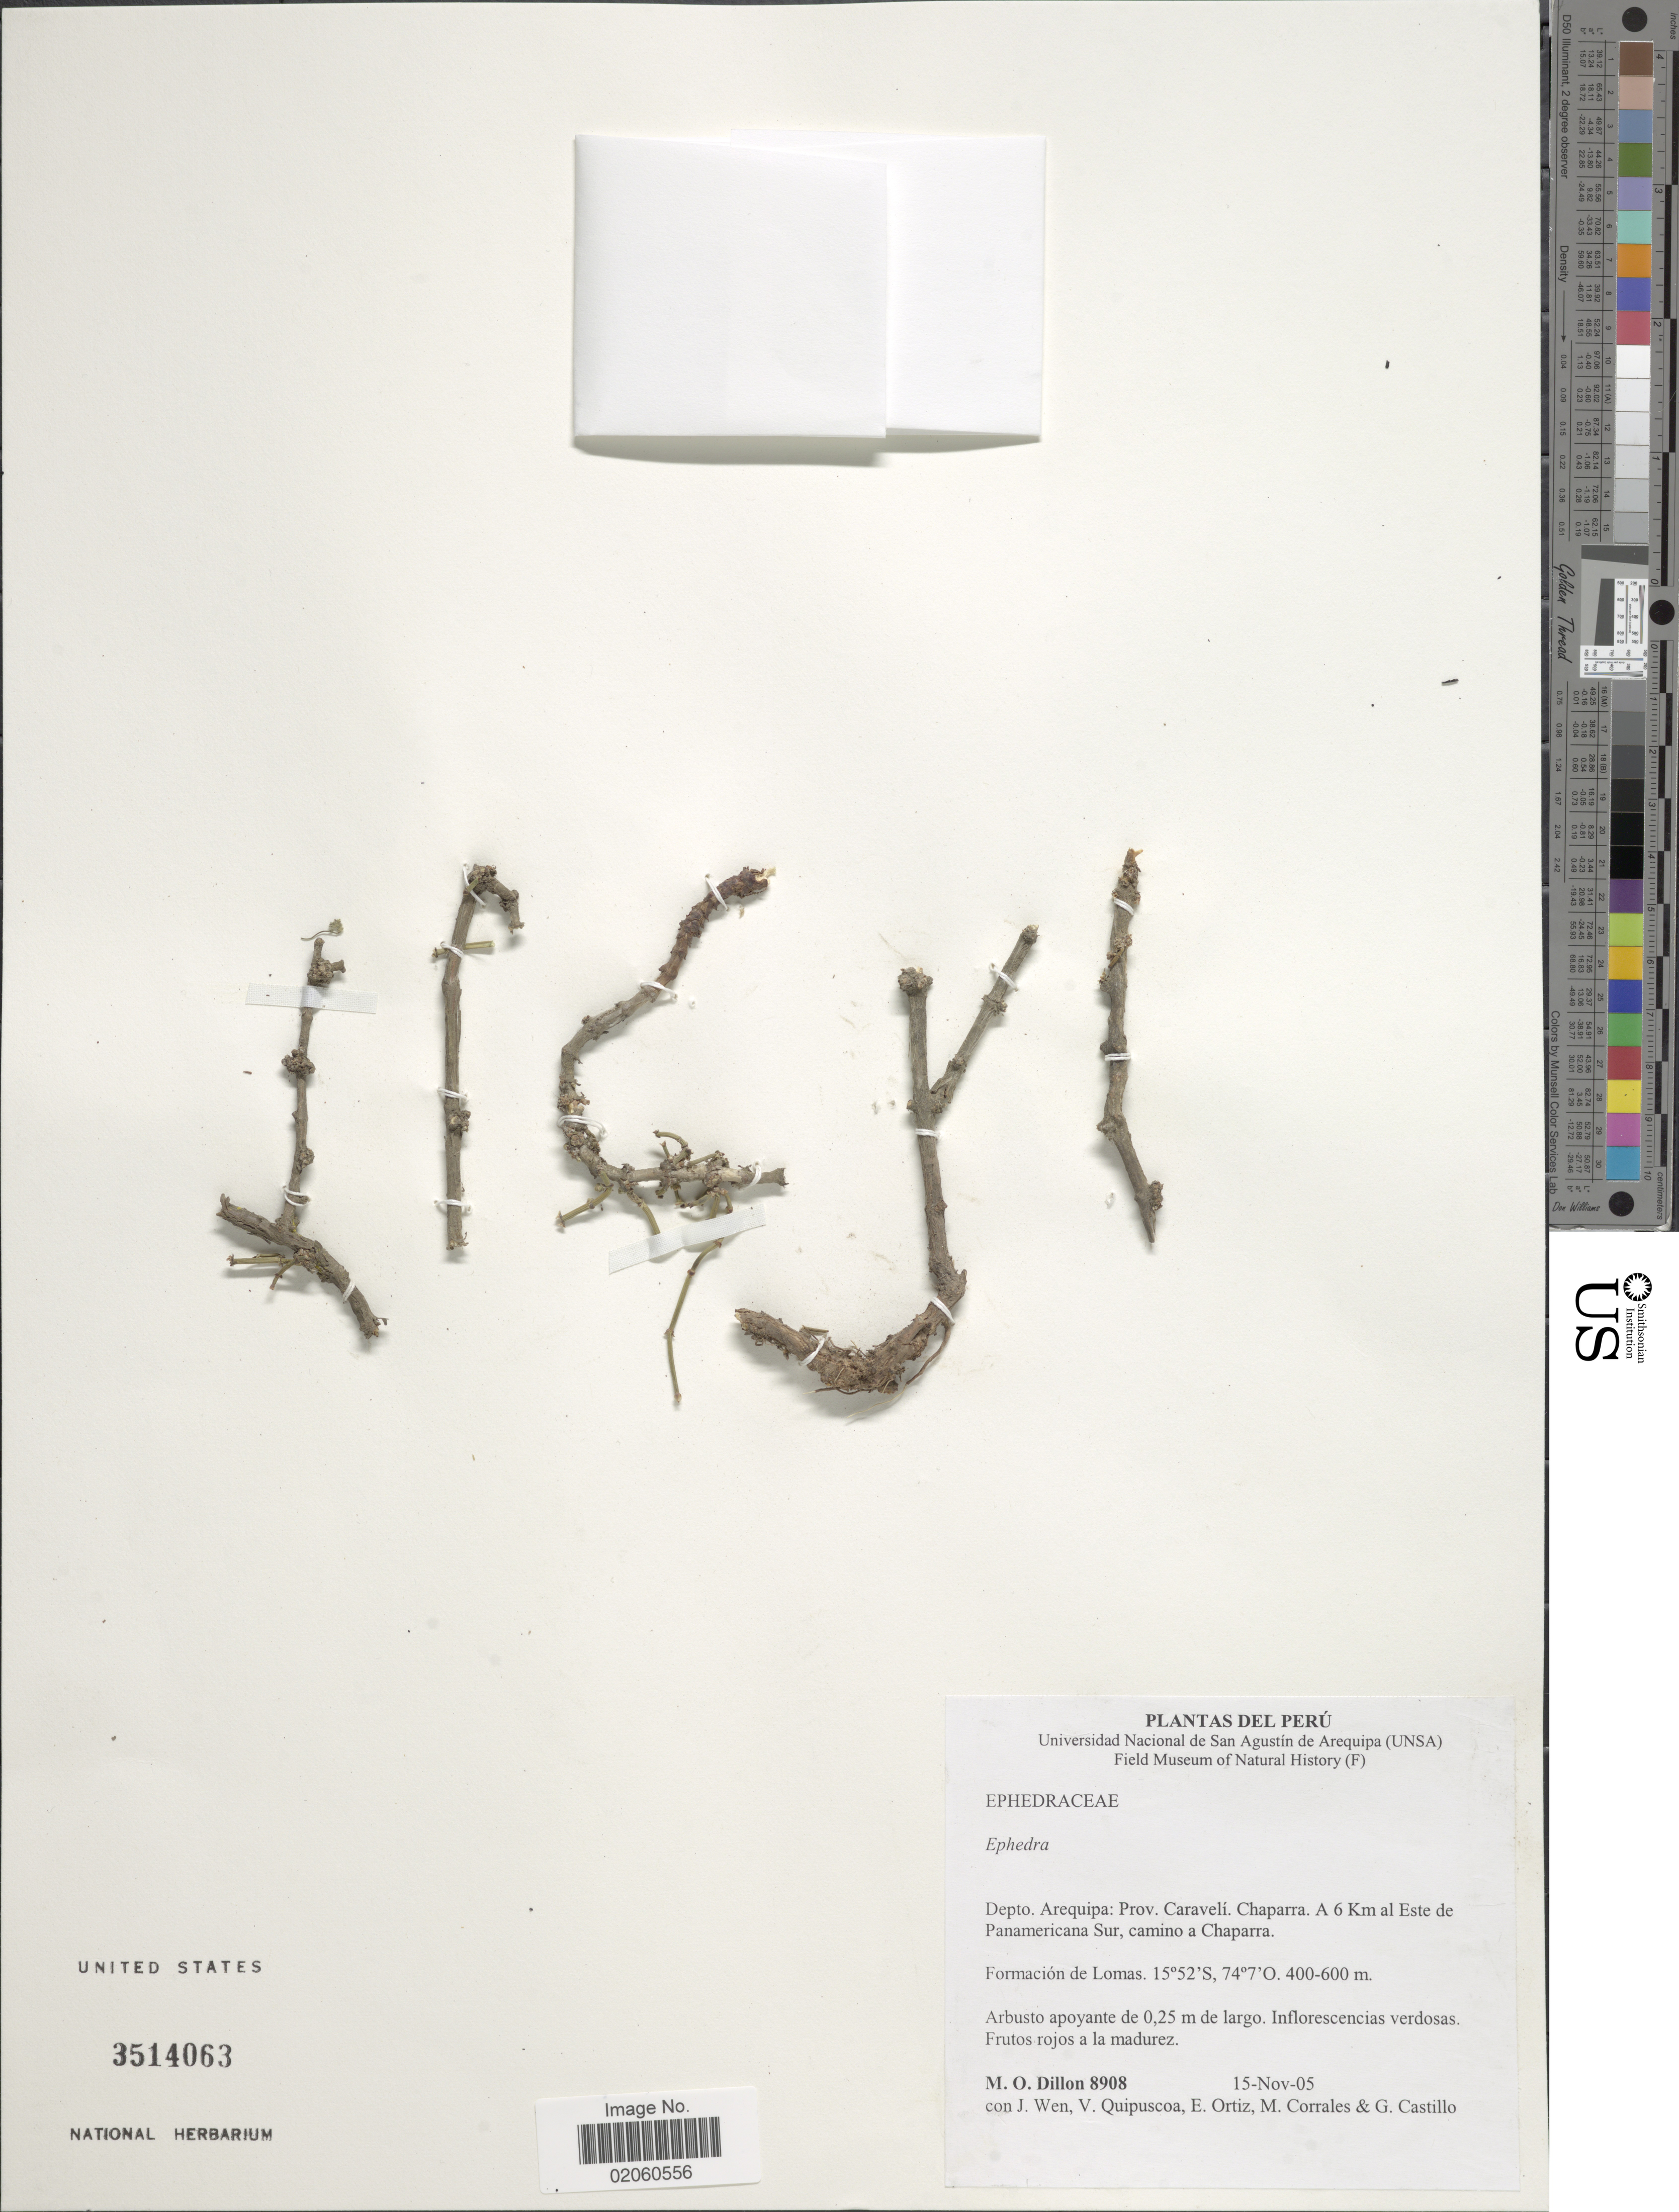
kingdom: Plantae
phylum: Tracheophyta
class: Gnetopsida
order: Ephedrales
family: Ephedraceae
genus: Ephedra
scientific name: Ephedra sp.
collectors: M. O. Dillon, J. Wen, V. Quipuscoa, E. Ortiz & et al.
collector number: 8908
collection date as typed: Transcribed d/m/y: 15/11/5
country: Peru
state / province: Arequipa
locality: Prov. Caraveli, Chaparra, a 6 Km al Este de Panamericana Sur, camino a Chaparra, Formacion de Lomas.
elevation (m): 400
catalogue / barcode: US 3514063